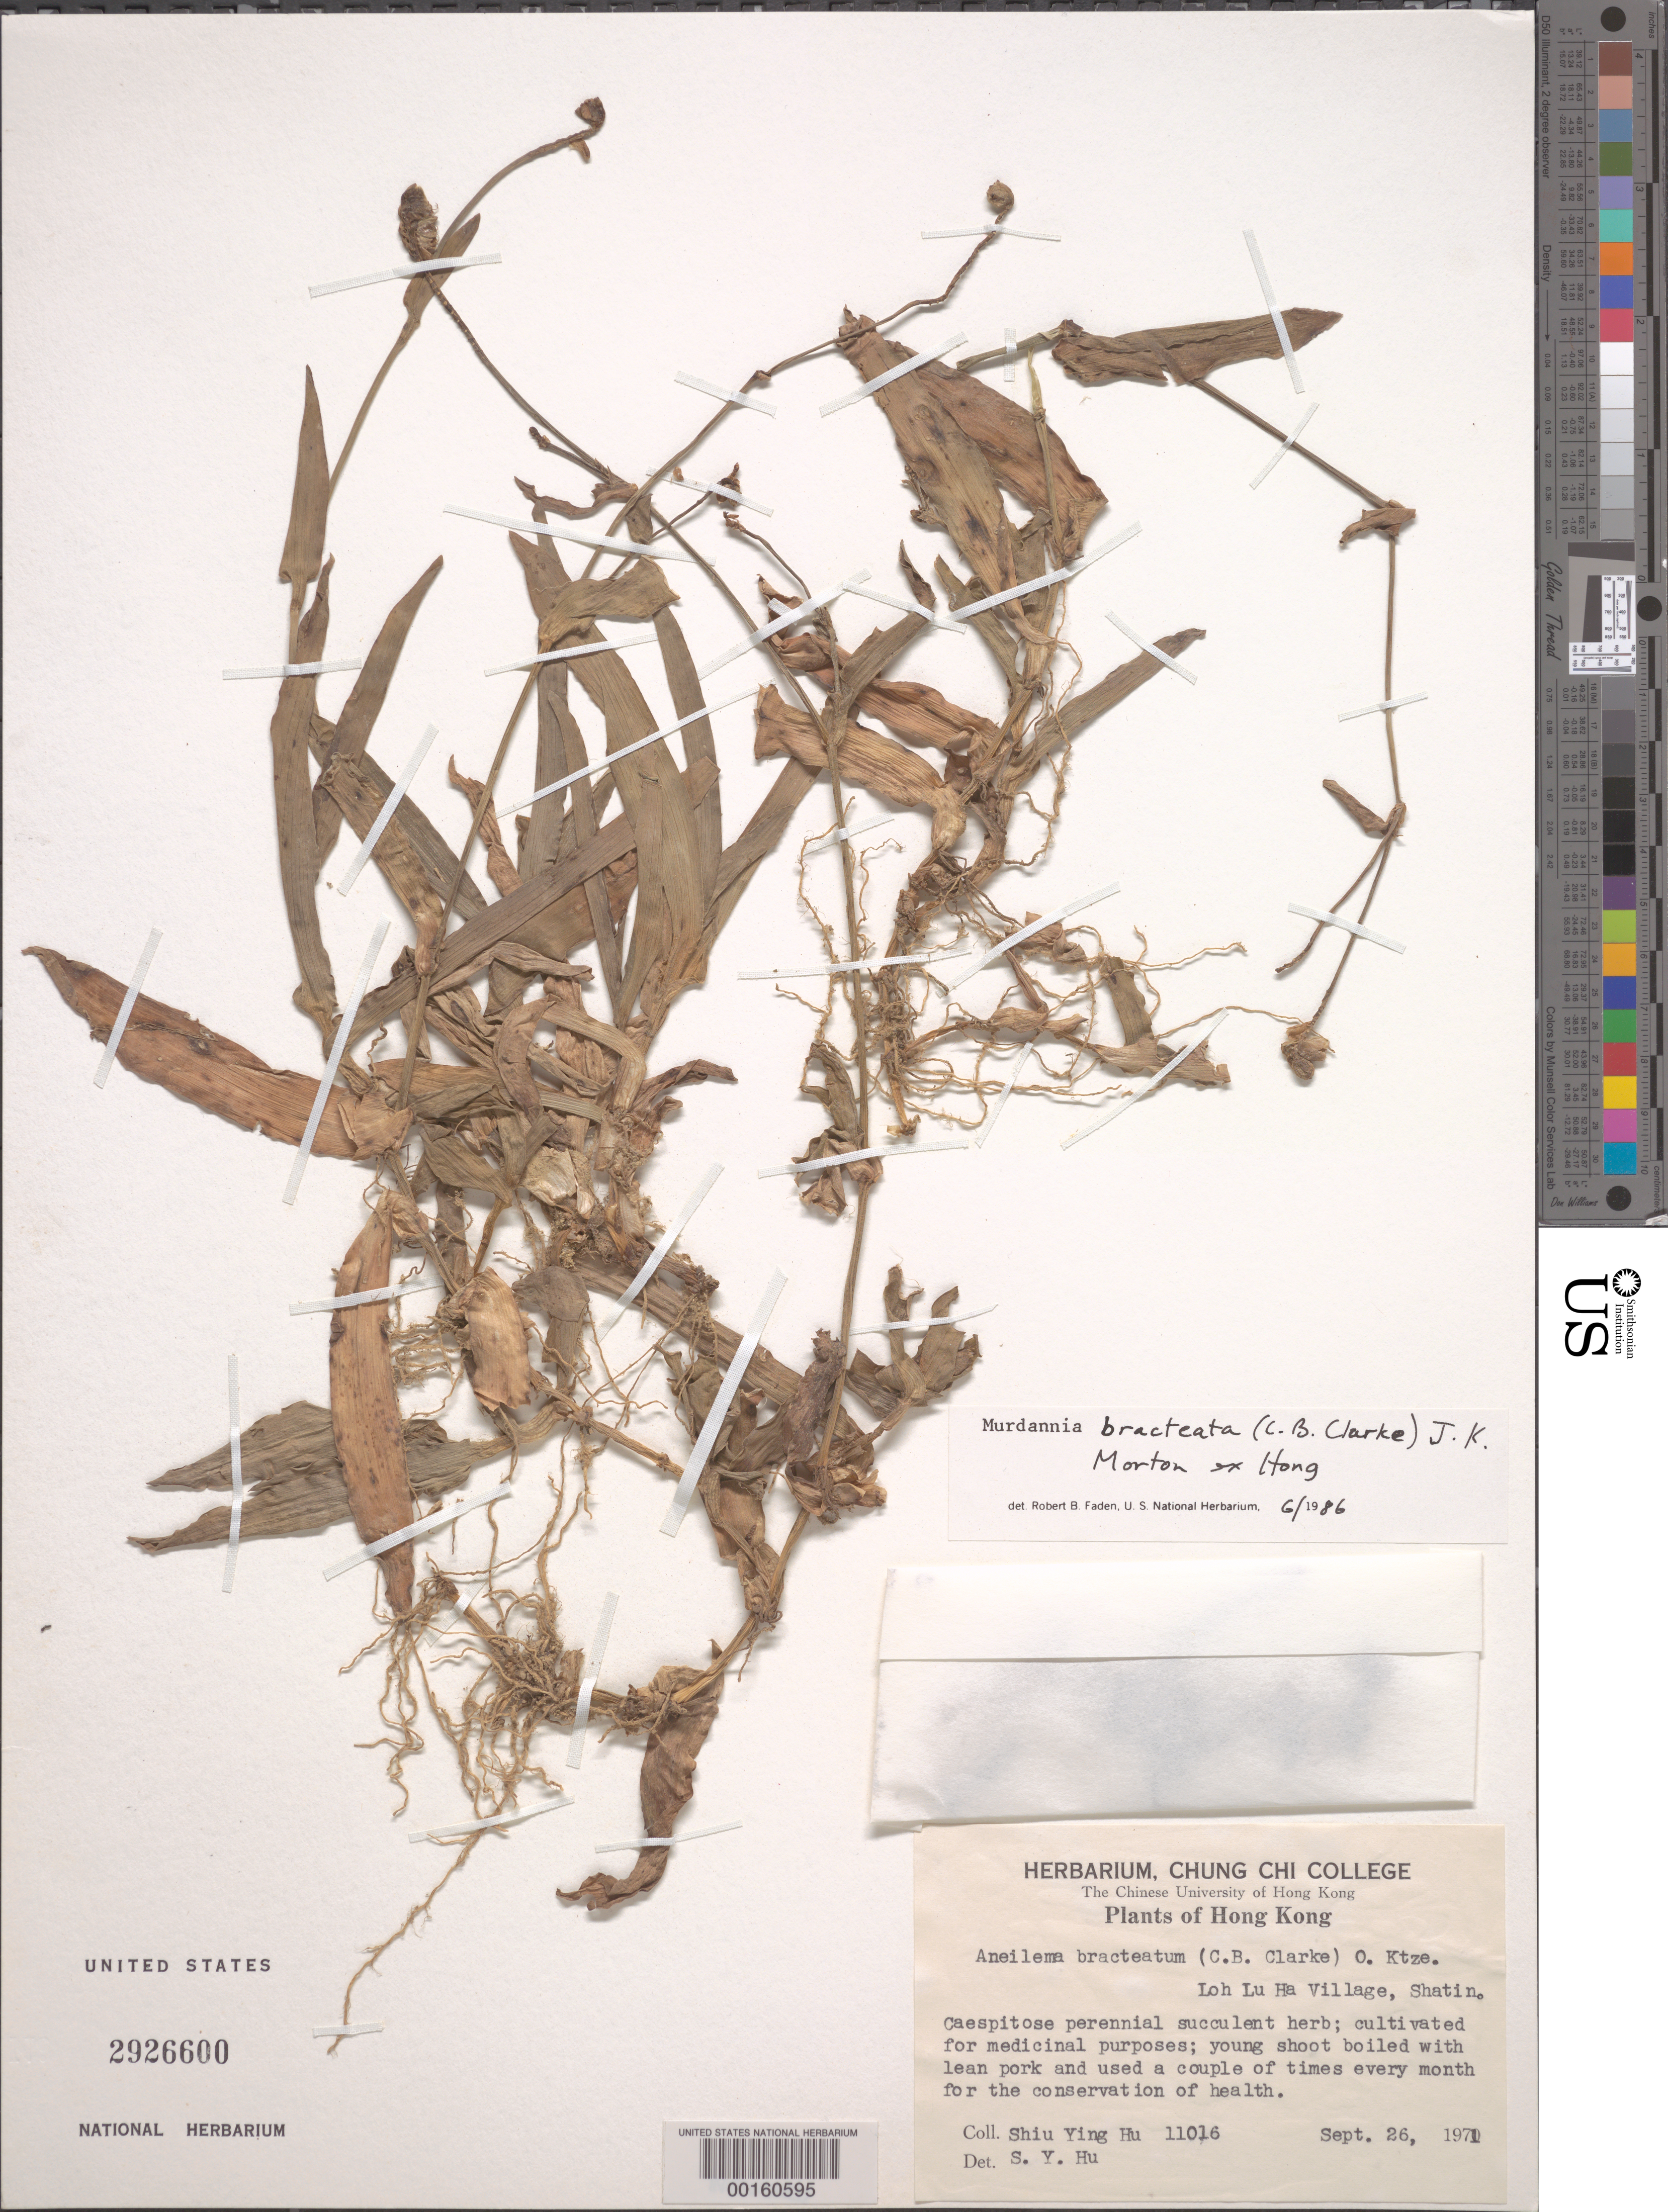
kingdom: Plantae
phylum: Tracheophyta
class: Liliopsida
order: Commelinales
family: Commelinaceae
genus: Murdannia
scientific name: Murdannia bracteata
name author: (C.B. Clarke) J.K. Morton ex D.Y. Hong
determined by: Faden, Robert B., (US), Smithsonian Institution - National Museum of Natural History (UNITED STATES)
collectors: S. Y. Hu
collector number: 11016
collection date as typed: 26 Sep 1971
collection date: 1971-09-26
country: China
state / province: Hong Kong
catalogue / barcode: US 2926600